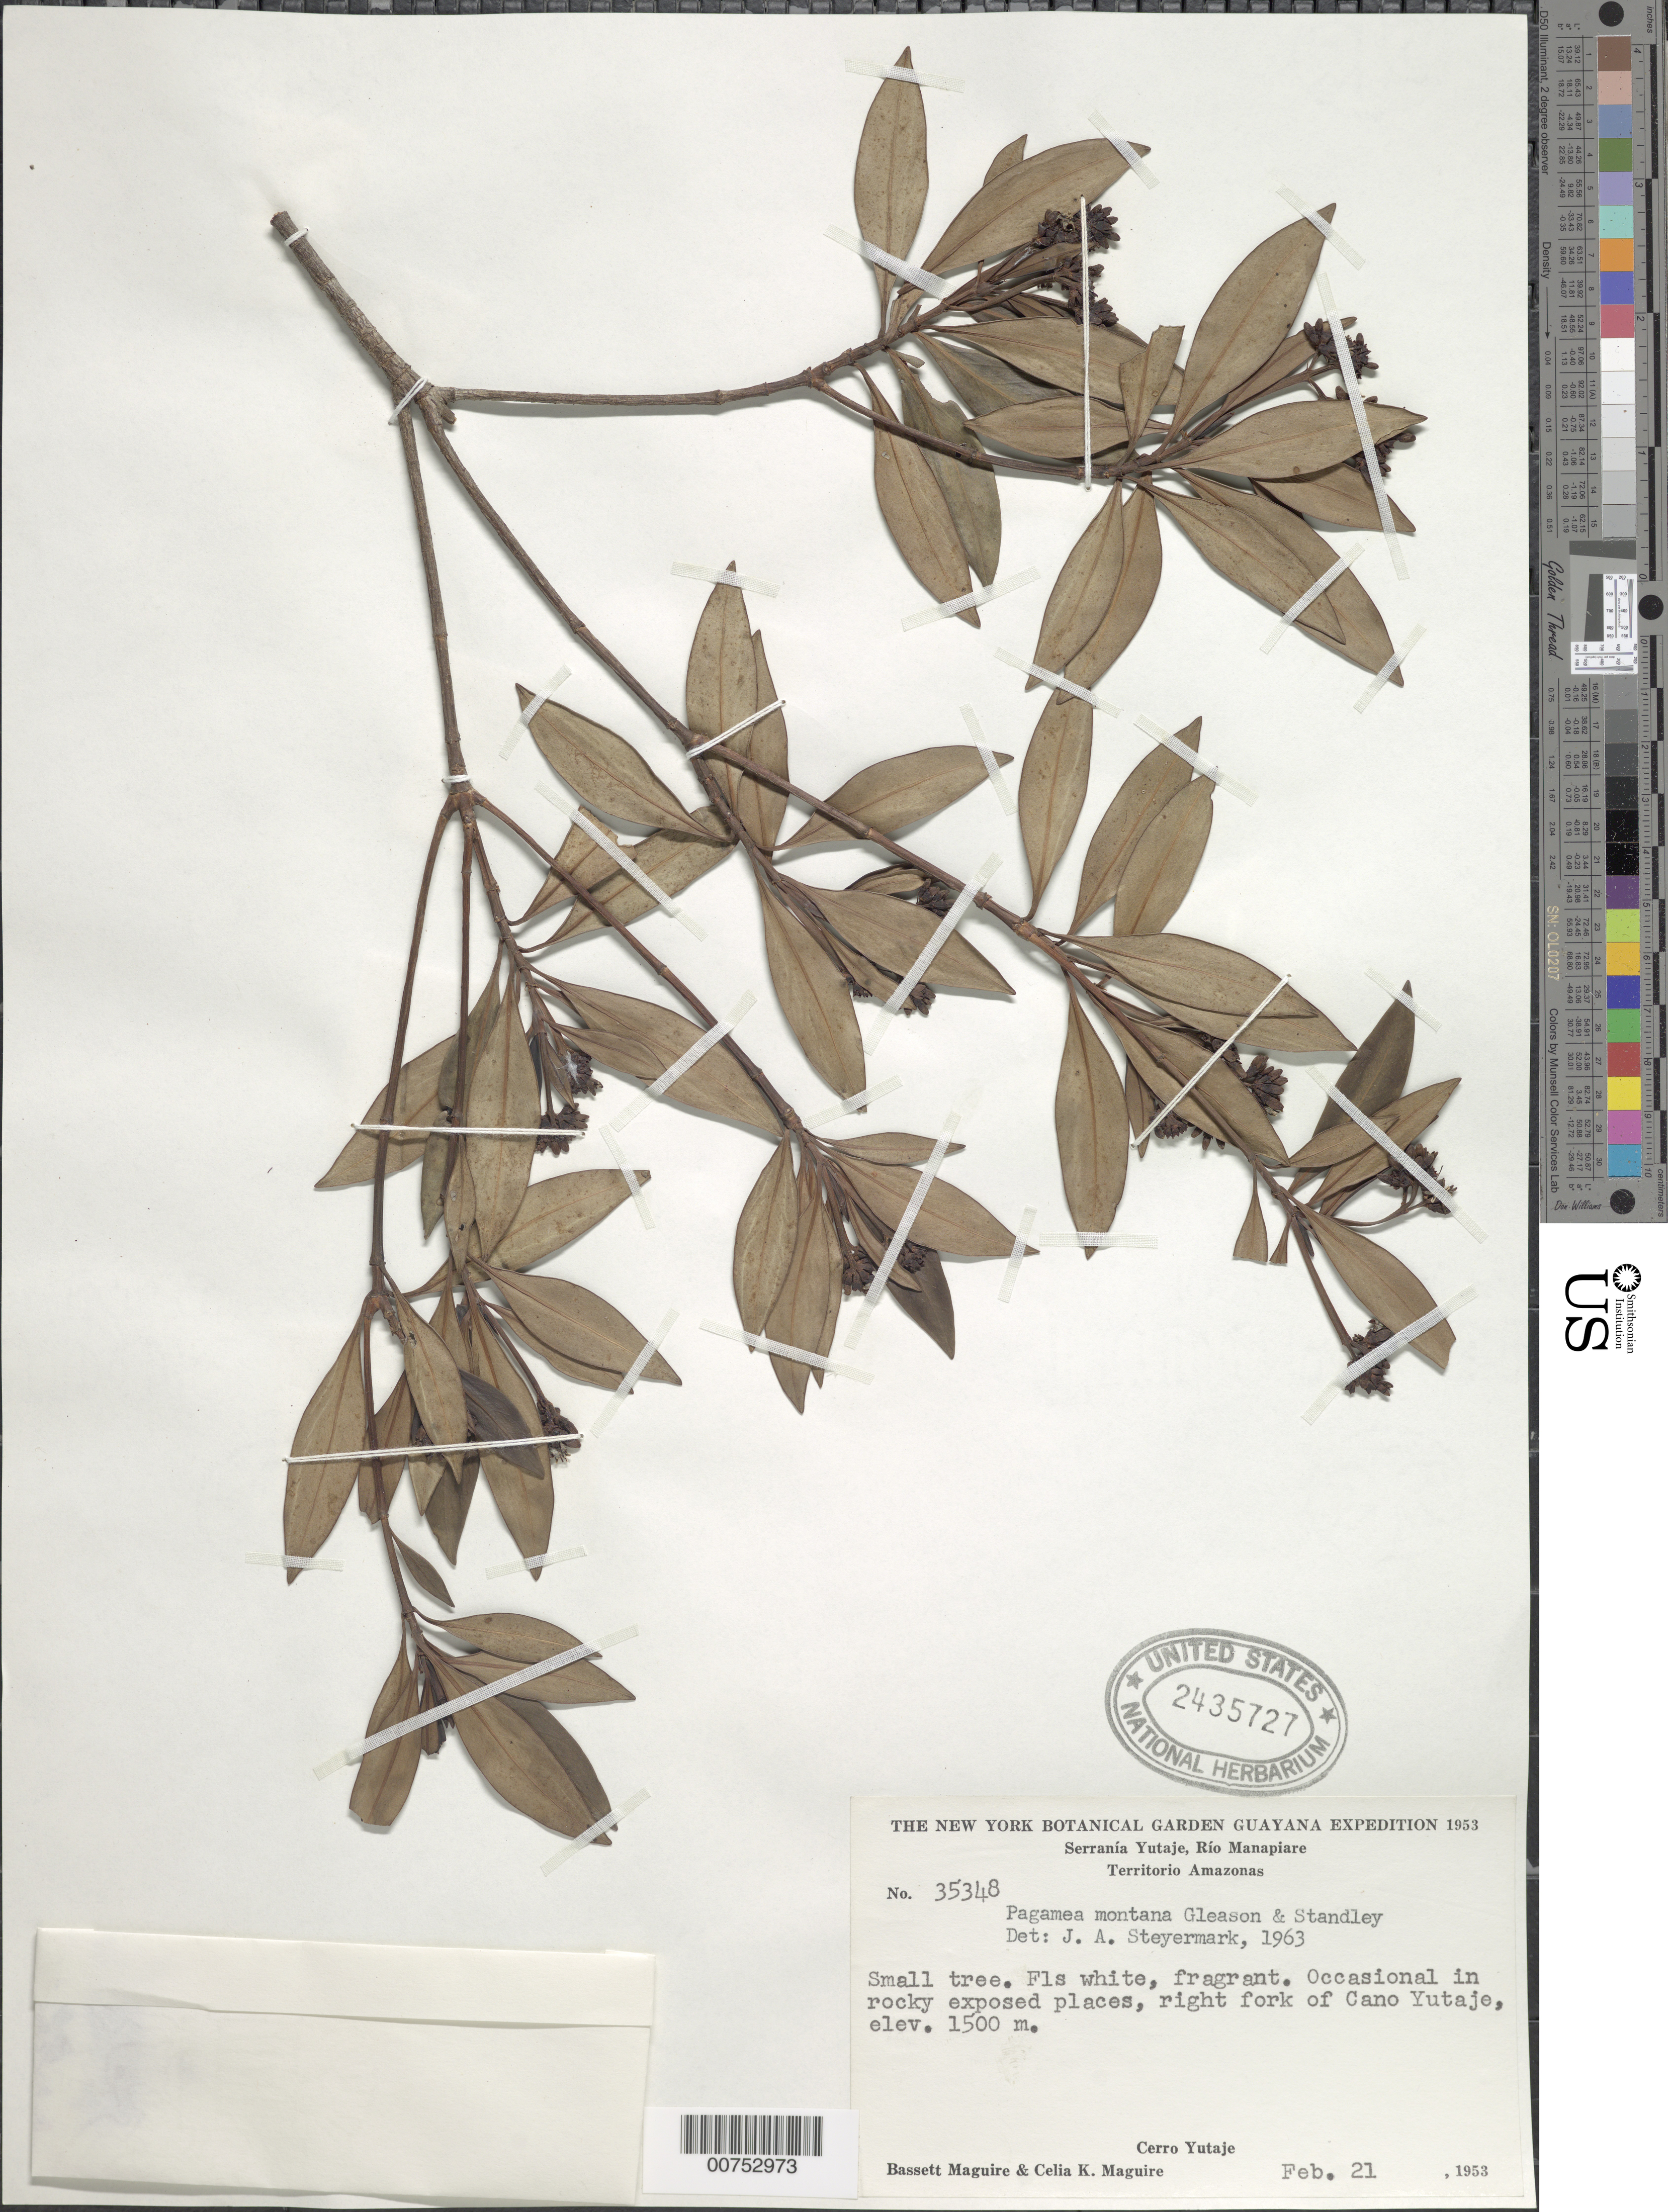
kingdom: Plantae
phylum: Tracheophyta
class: Magnoliopsida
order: Gentianales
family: Rubiaceae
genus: Pagamea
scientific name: Pagamea montana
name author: Gleason & Standl.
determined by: Steyermark, Julian A., (VEN)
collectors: B. Maguire & C. K. Maguire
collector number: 35348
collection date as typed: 21-Feb-53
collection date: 1953-02-21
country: Venezuela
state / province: Amazonas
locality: Serranía Yutajé, Río Manapiare, Cerro Yutajé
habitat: Rocky exposed places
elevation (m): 1500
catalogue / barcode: US 2435727